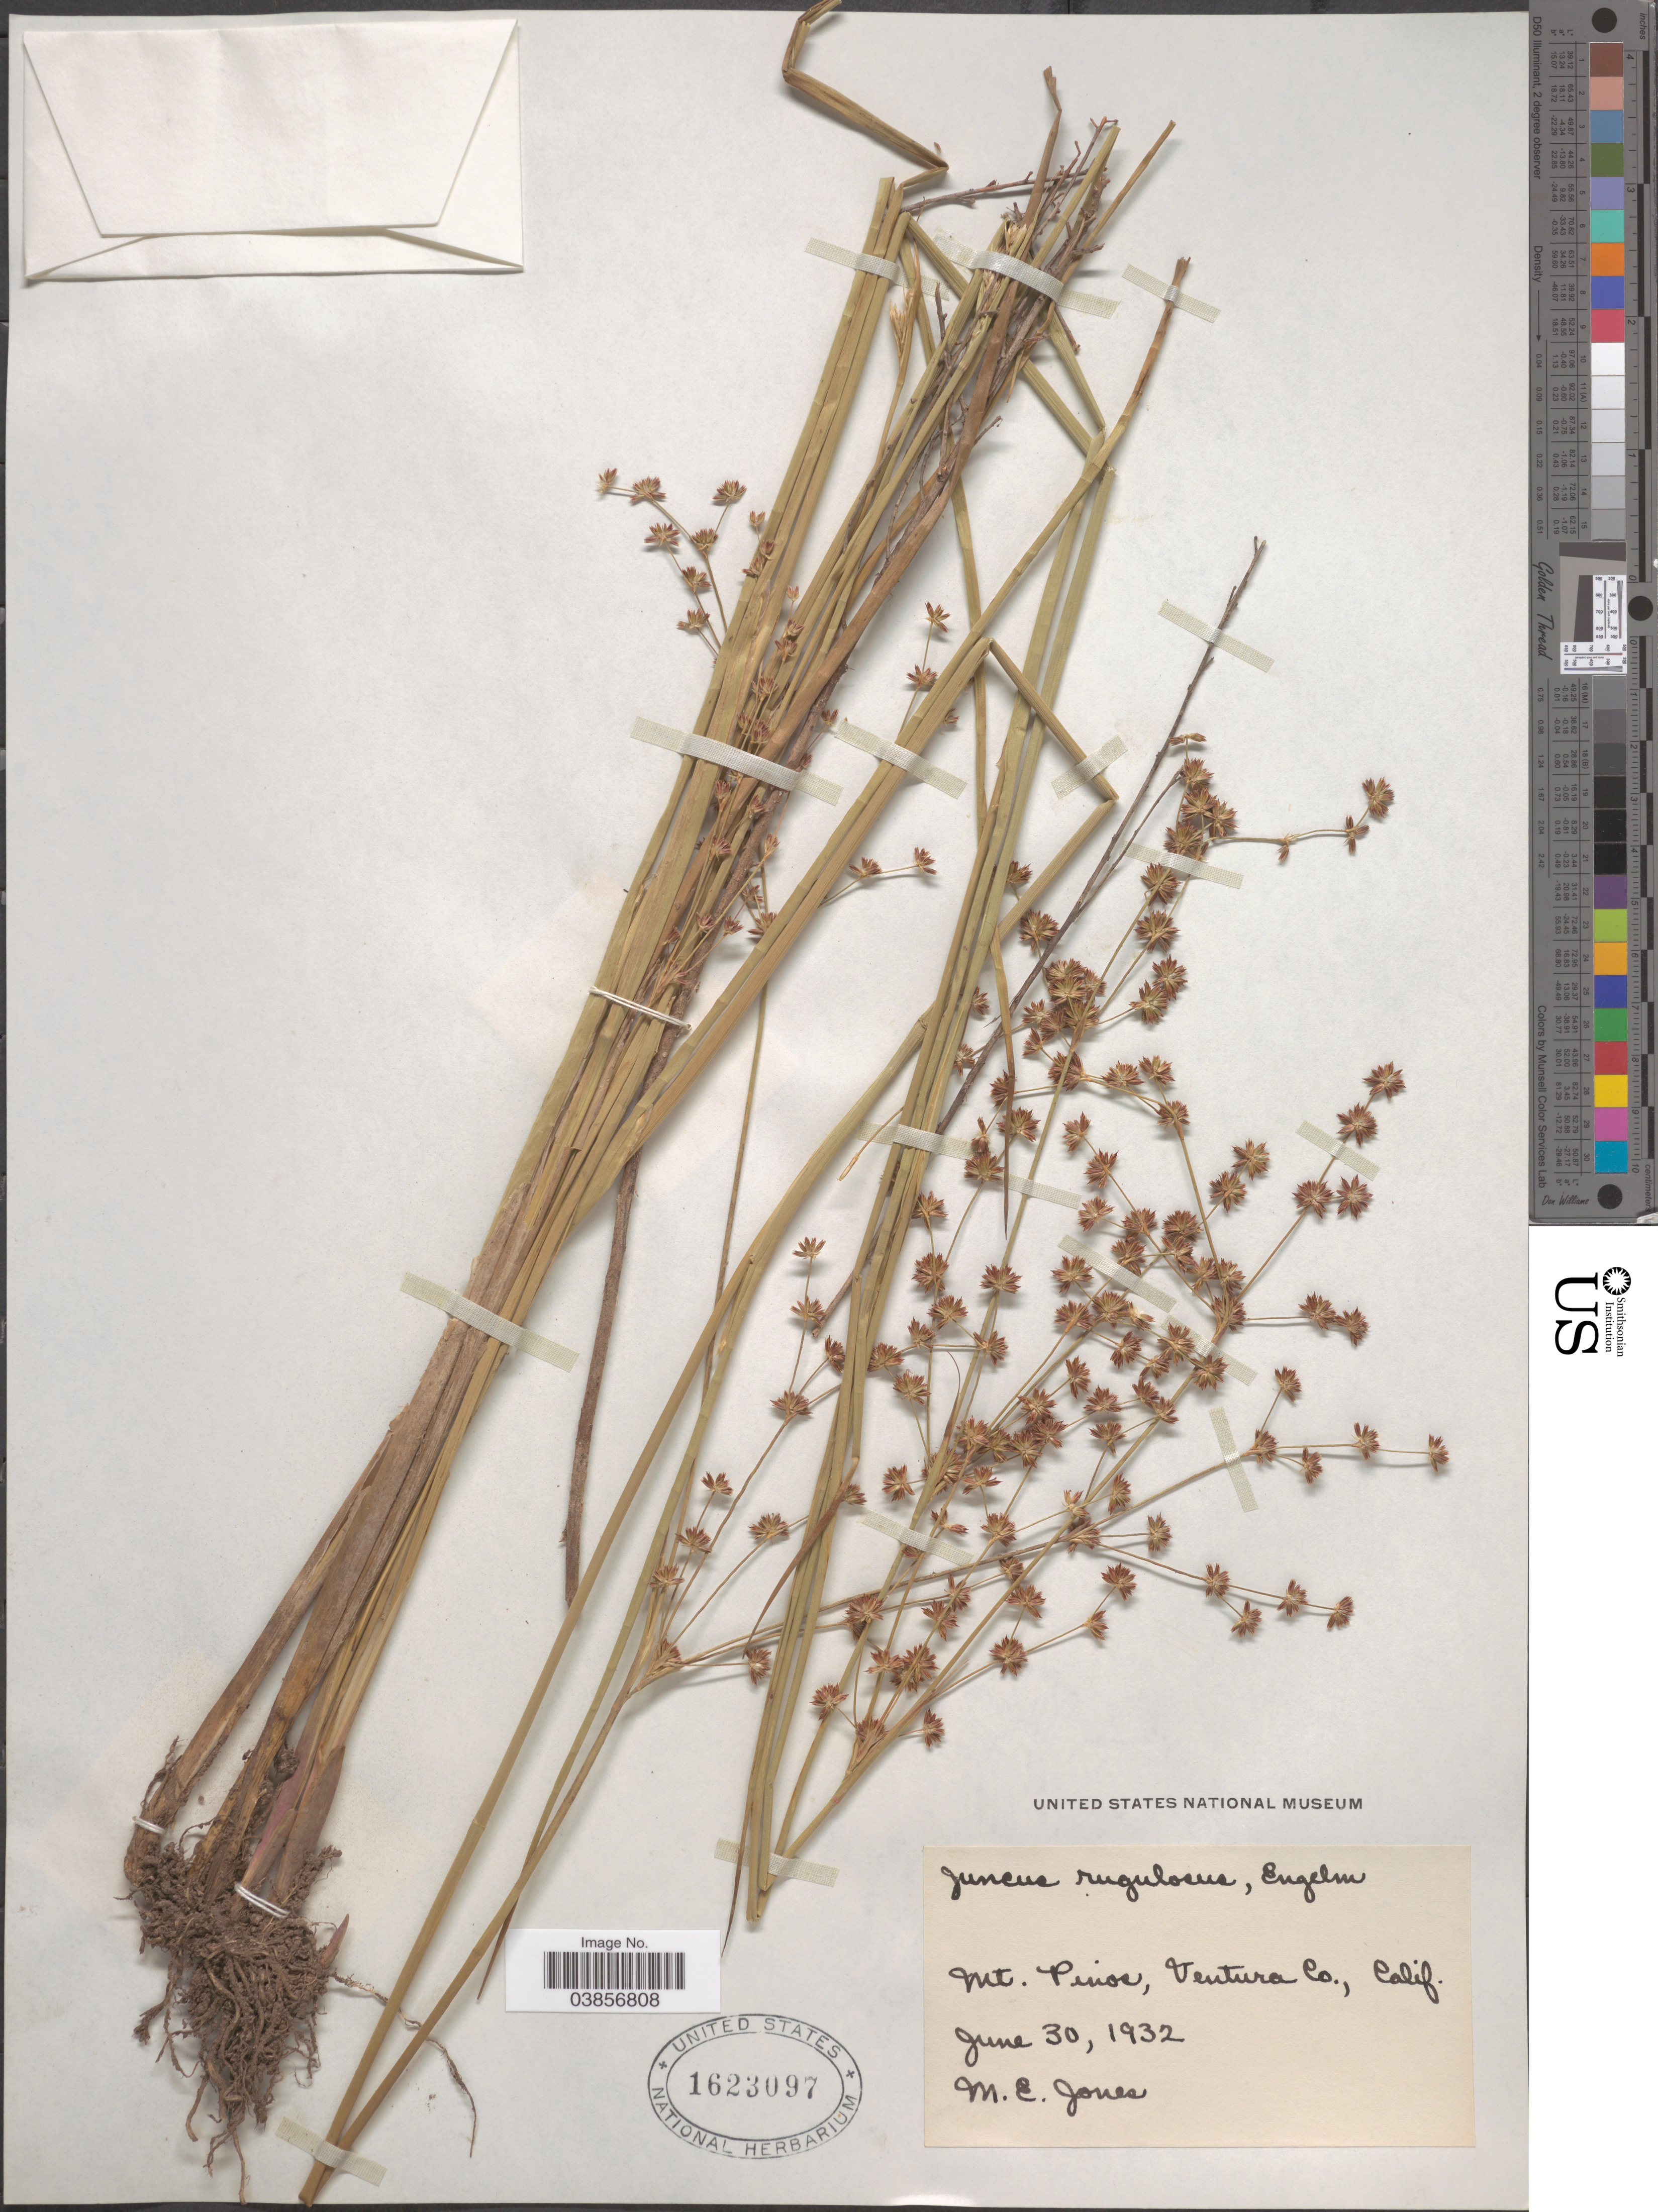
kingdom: Plantae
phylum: Tracheophyta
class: Liliopsida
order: Poales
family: Juncaceae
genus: Juncus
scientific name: Juncus rugulosus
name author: Engelm.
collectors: M. E. Jones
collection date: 1932-06-30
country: United States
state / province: California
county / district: Ventura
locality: Mt. Pinos, Ventura Co.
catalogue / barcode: US 1623097